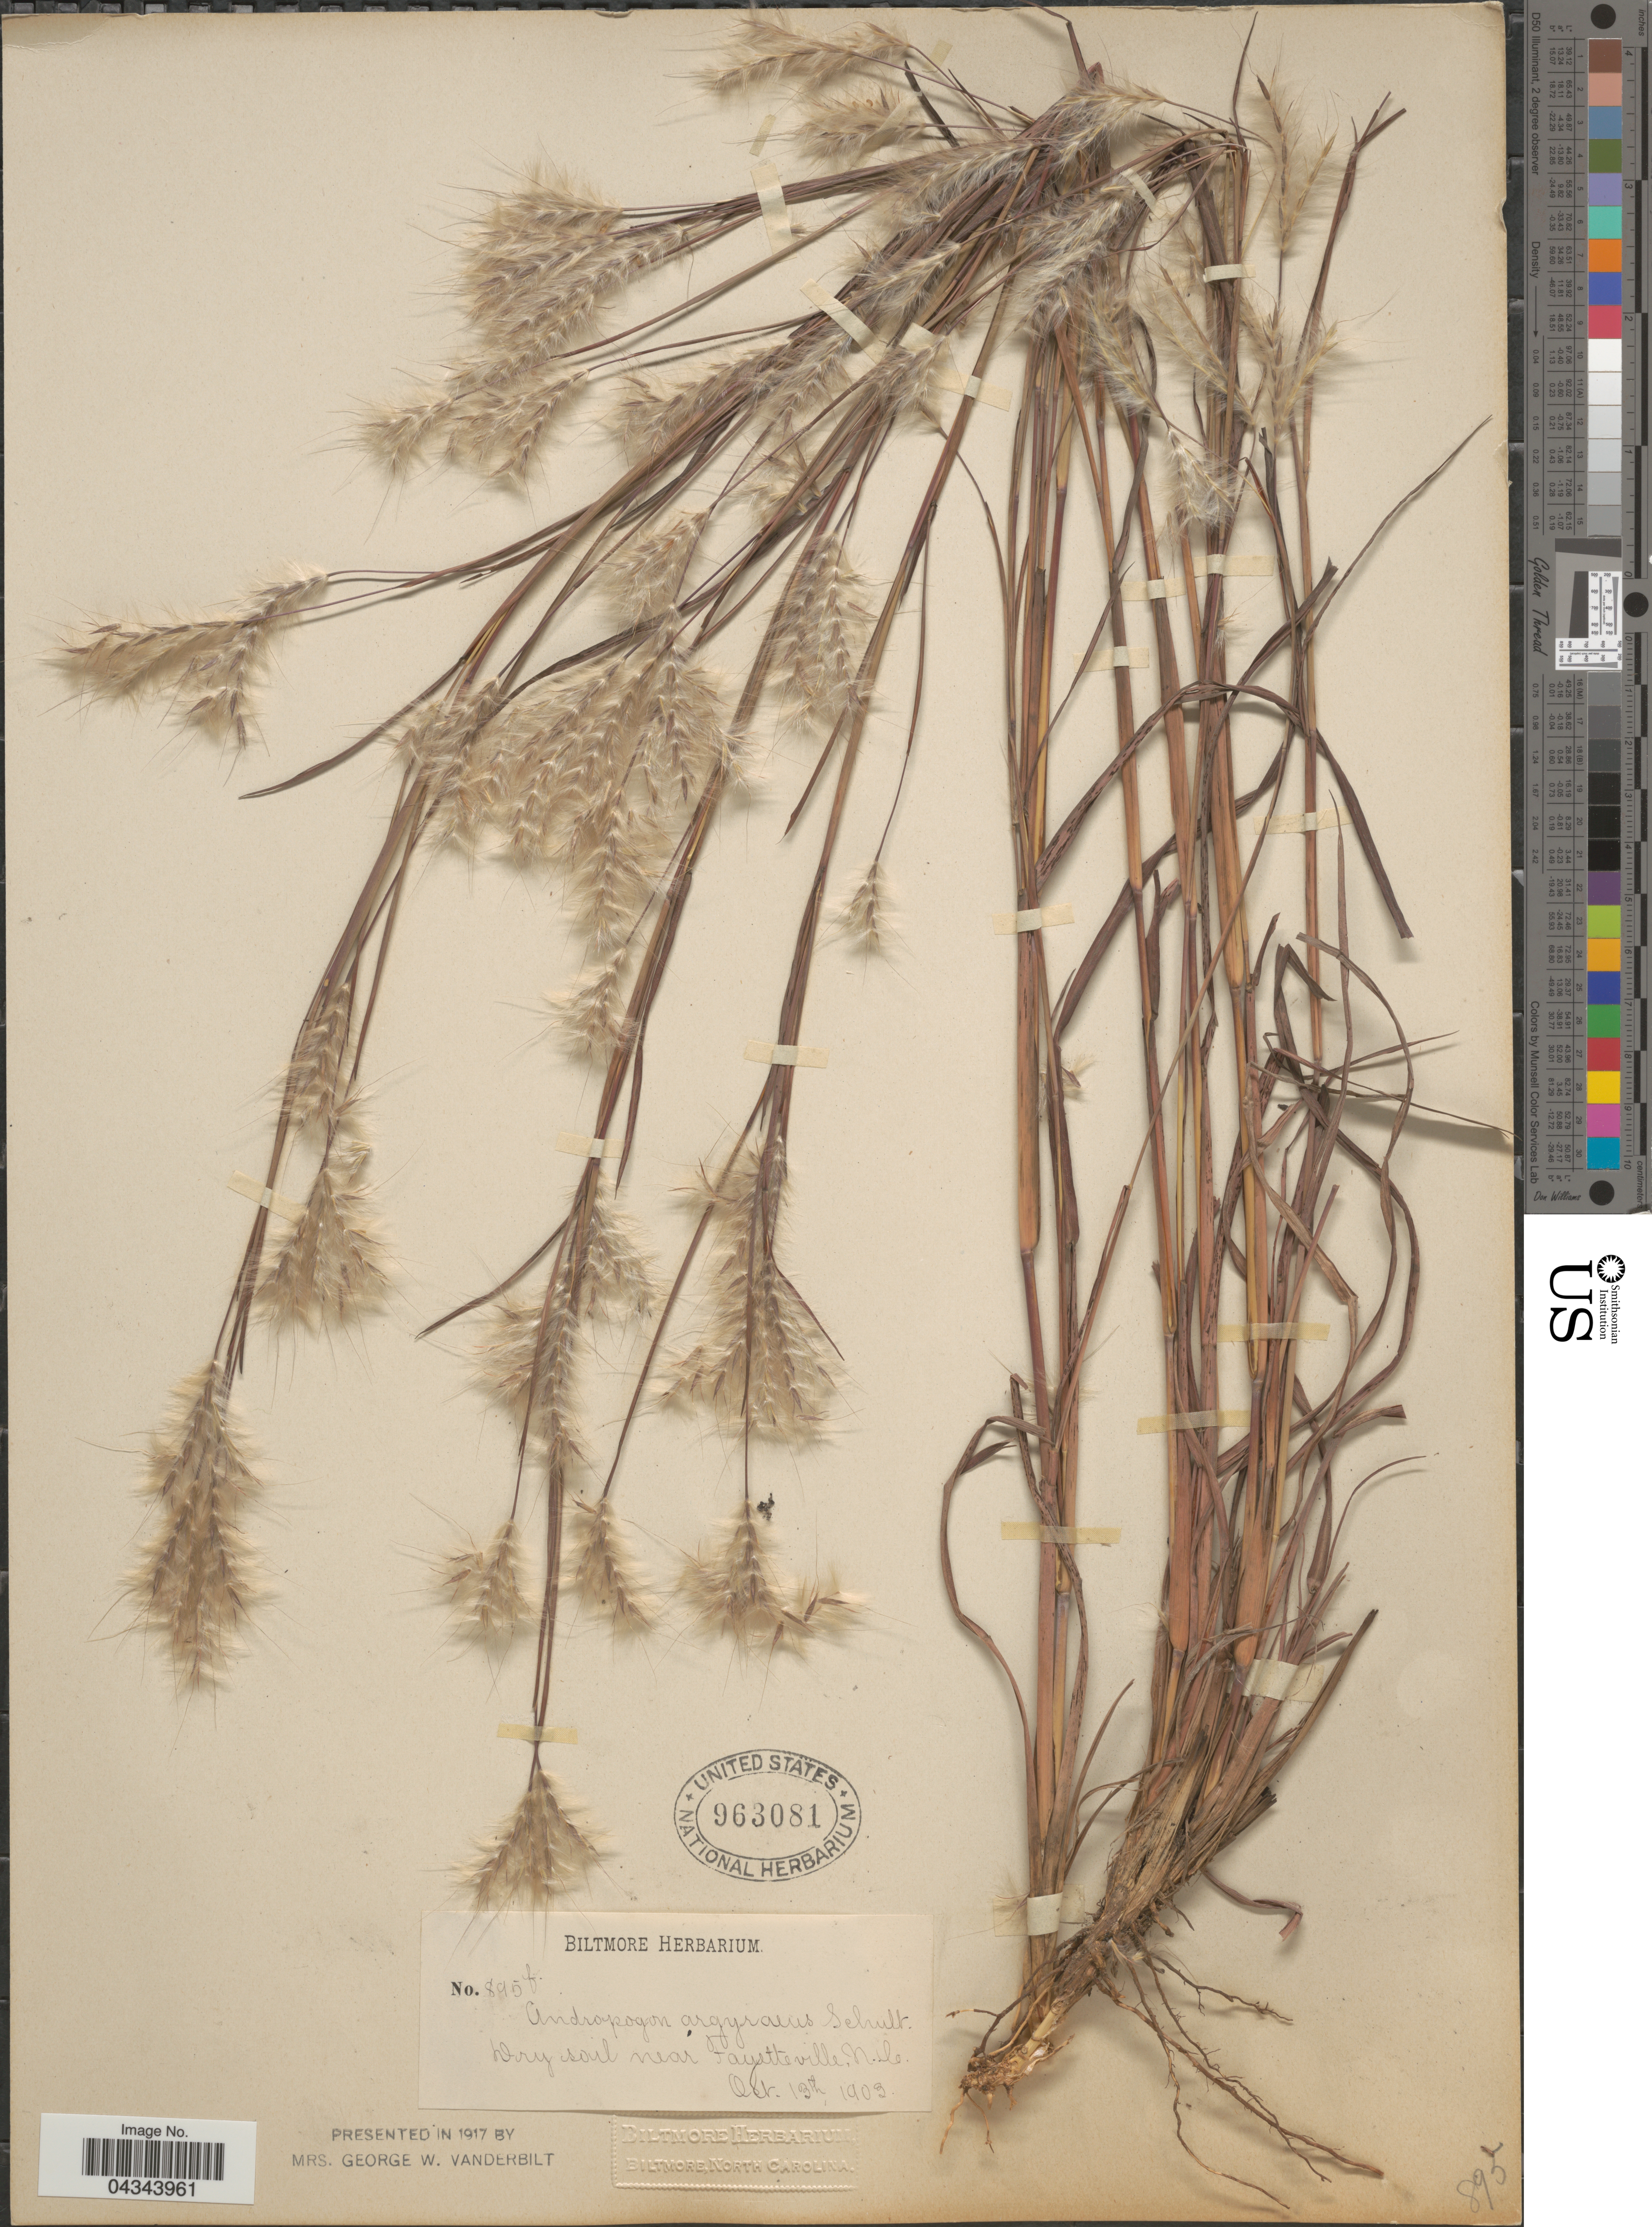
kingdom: Plantae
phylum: Tracheophyta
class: Liliopsida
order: Poales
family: Poaceae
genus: Andropogon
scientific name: Andropogon ternarius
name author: Michx.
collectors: ex herb. Biltmore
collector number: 895f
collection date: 1903-10-13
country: United States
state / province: North Carolina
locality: Dry soil near Fayetteville.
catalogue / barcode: US 963081